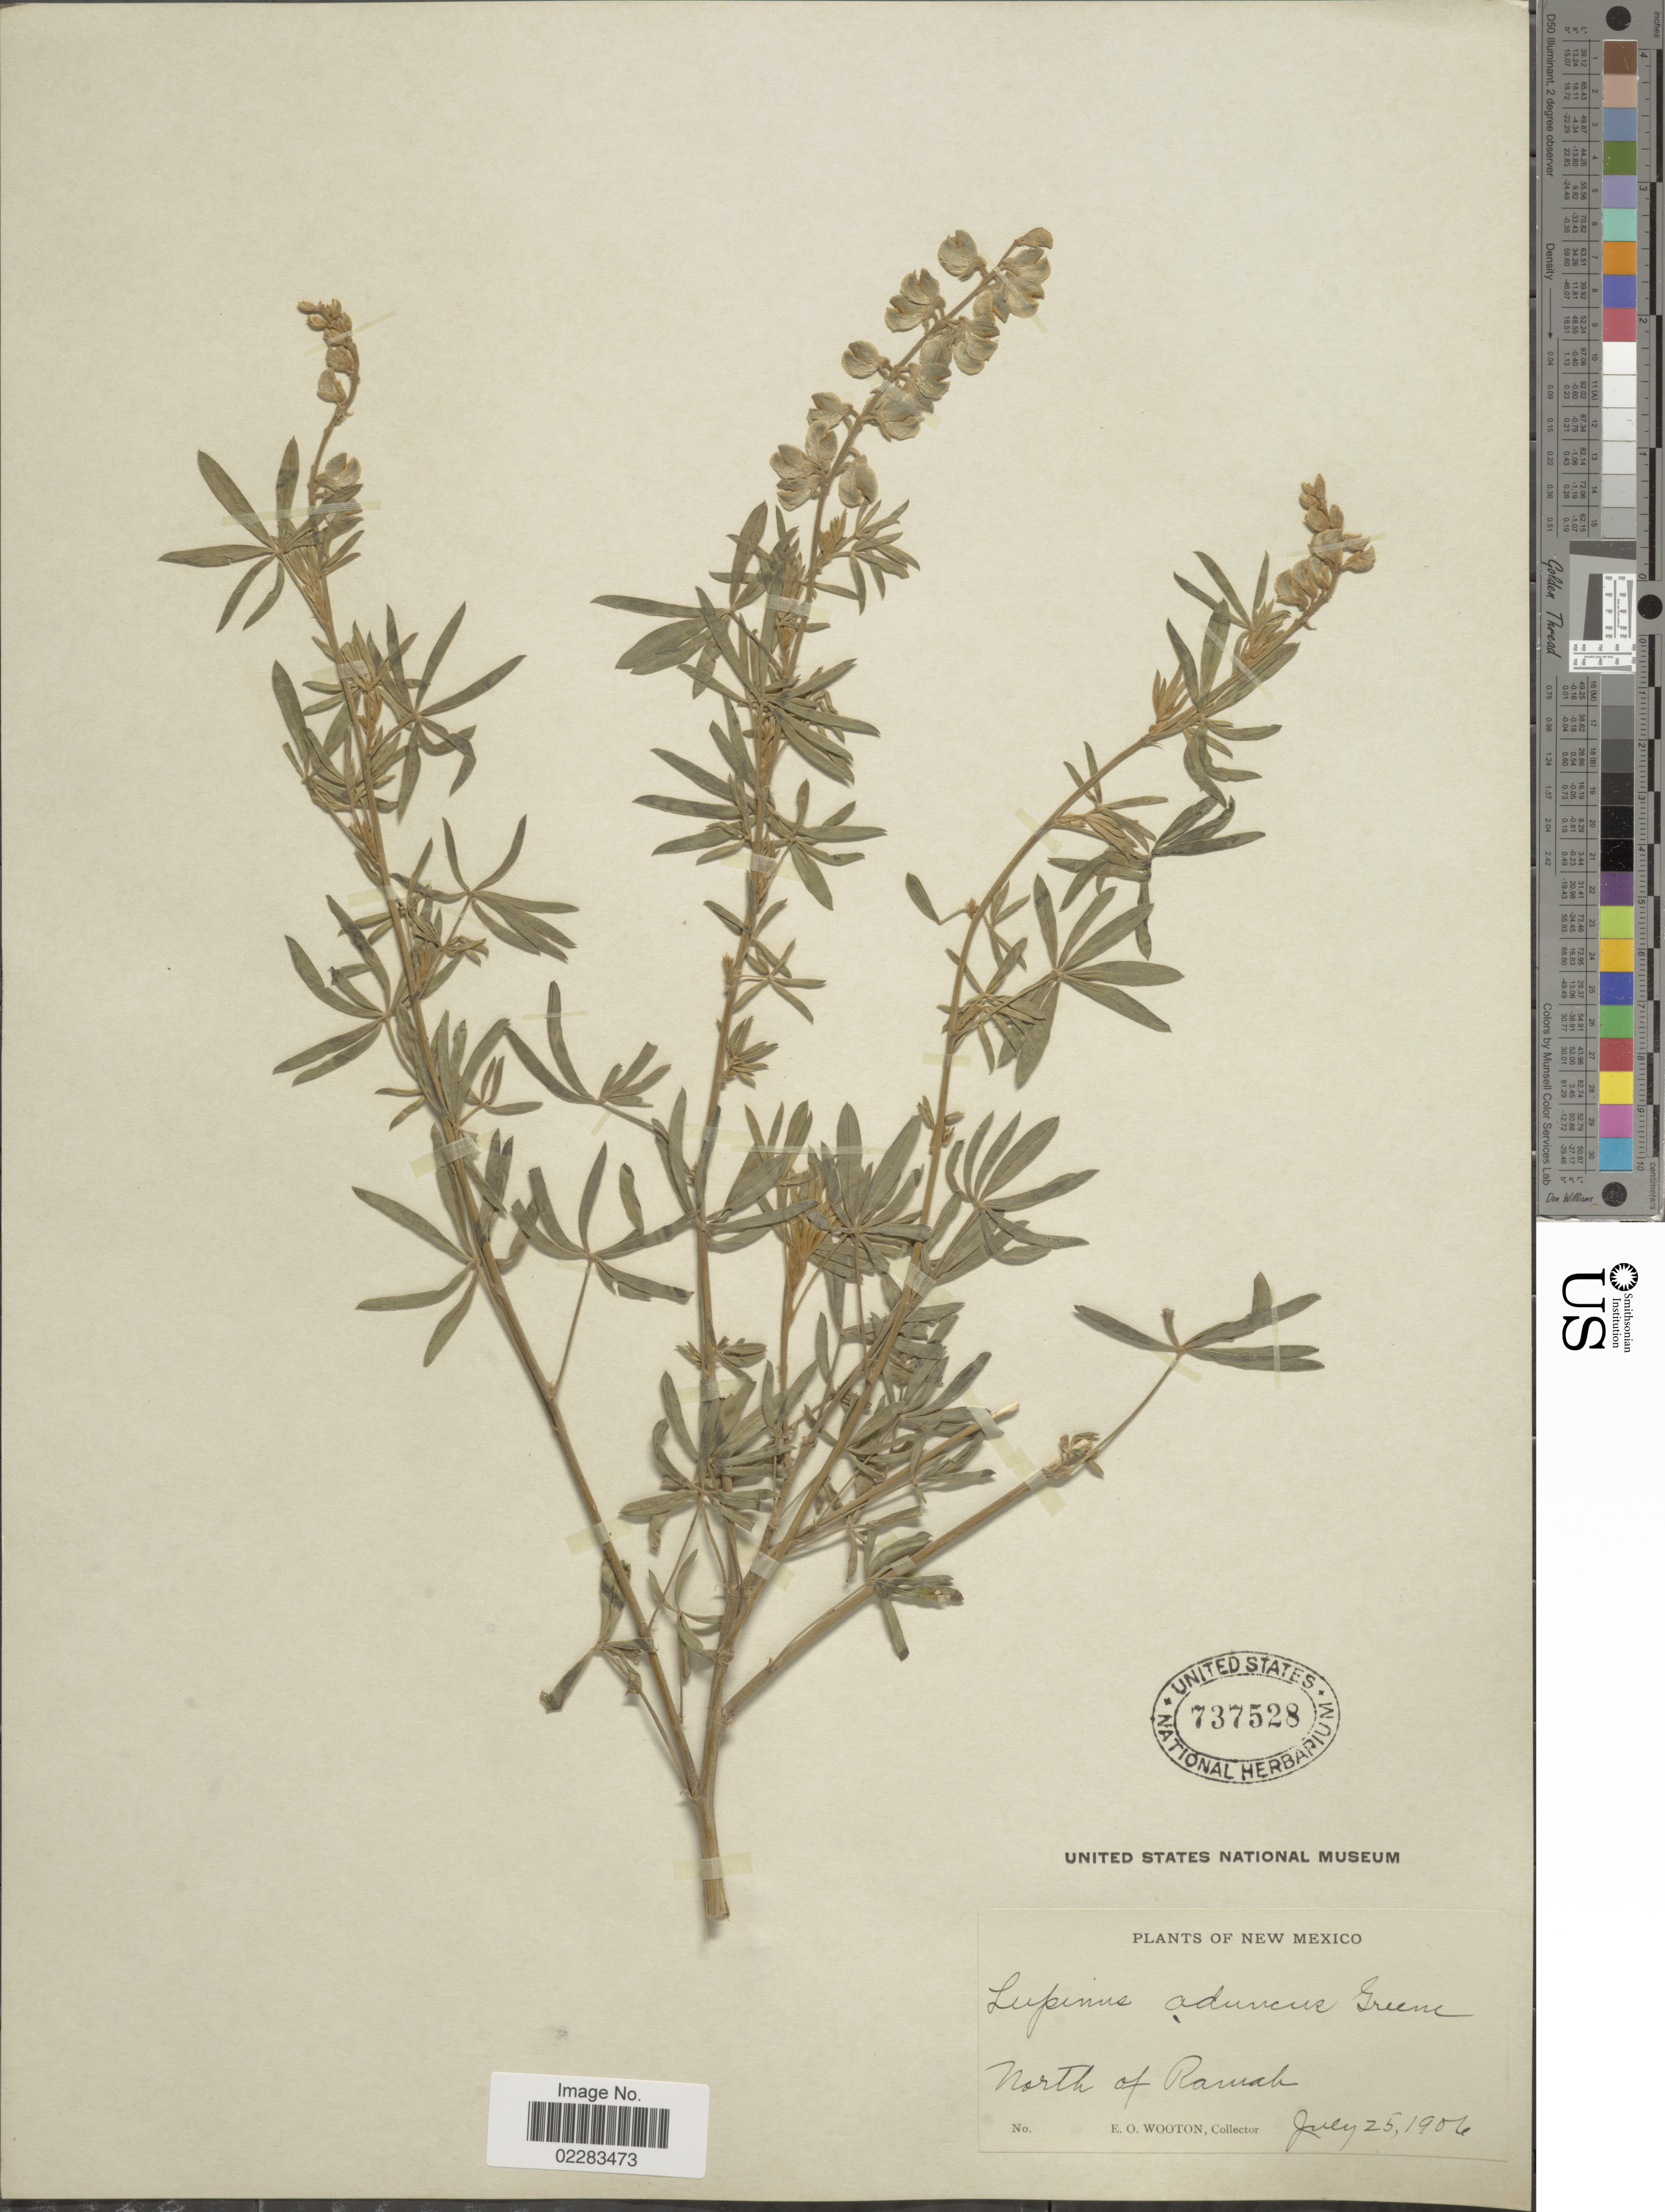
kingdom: Plantae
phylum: Tracheophyta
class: Magnoliopsida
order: Fabales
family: Fabaceae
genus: Lupinus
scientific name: Lupinus aduncus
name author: Greene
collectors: E. O. Wooton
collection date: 1906-07-25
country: United States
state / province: New Mexico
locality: North of Ramah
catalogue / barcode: US 737528